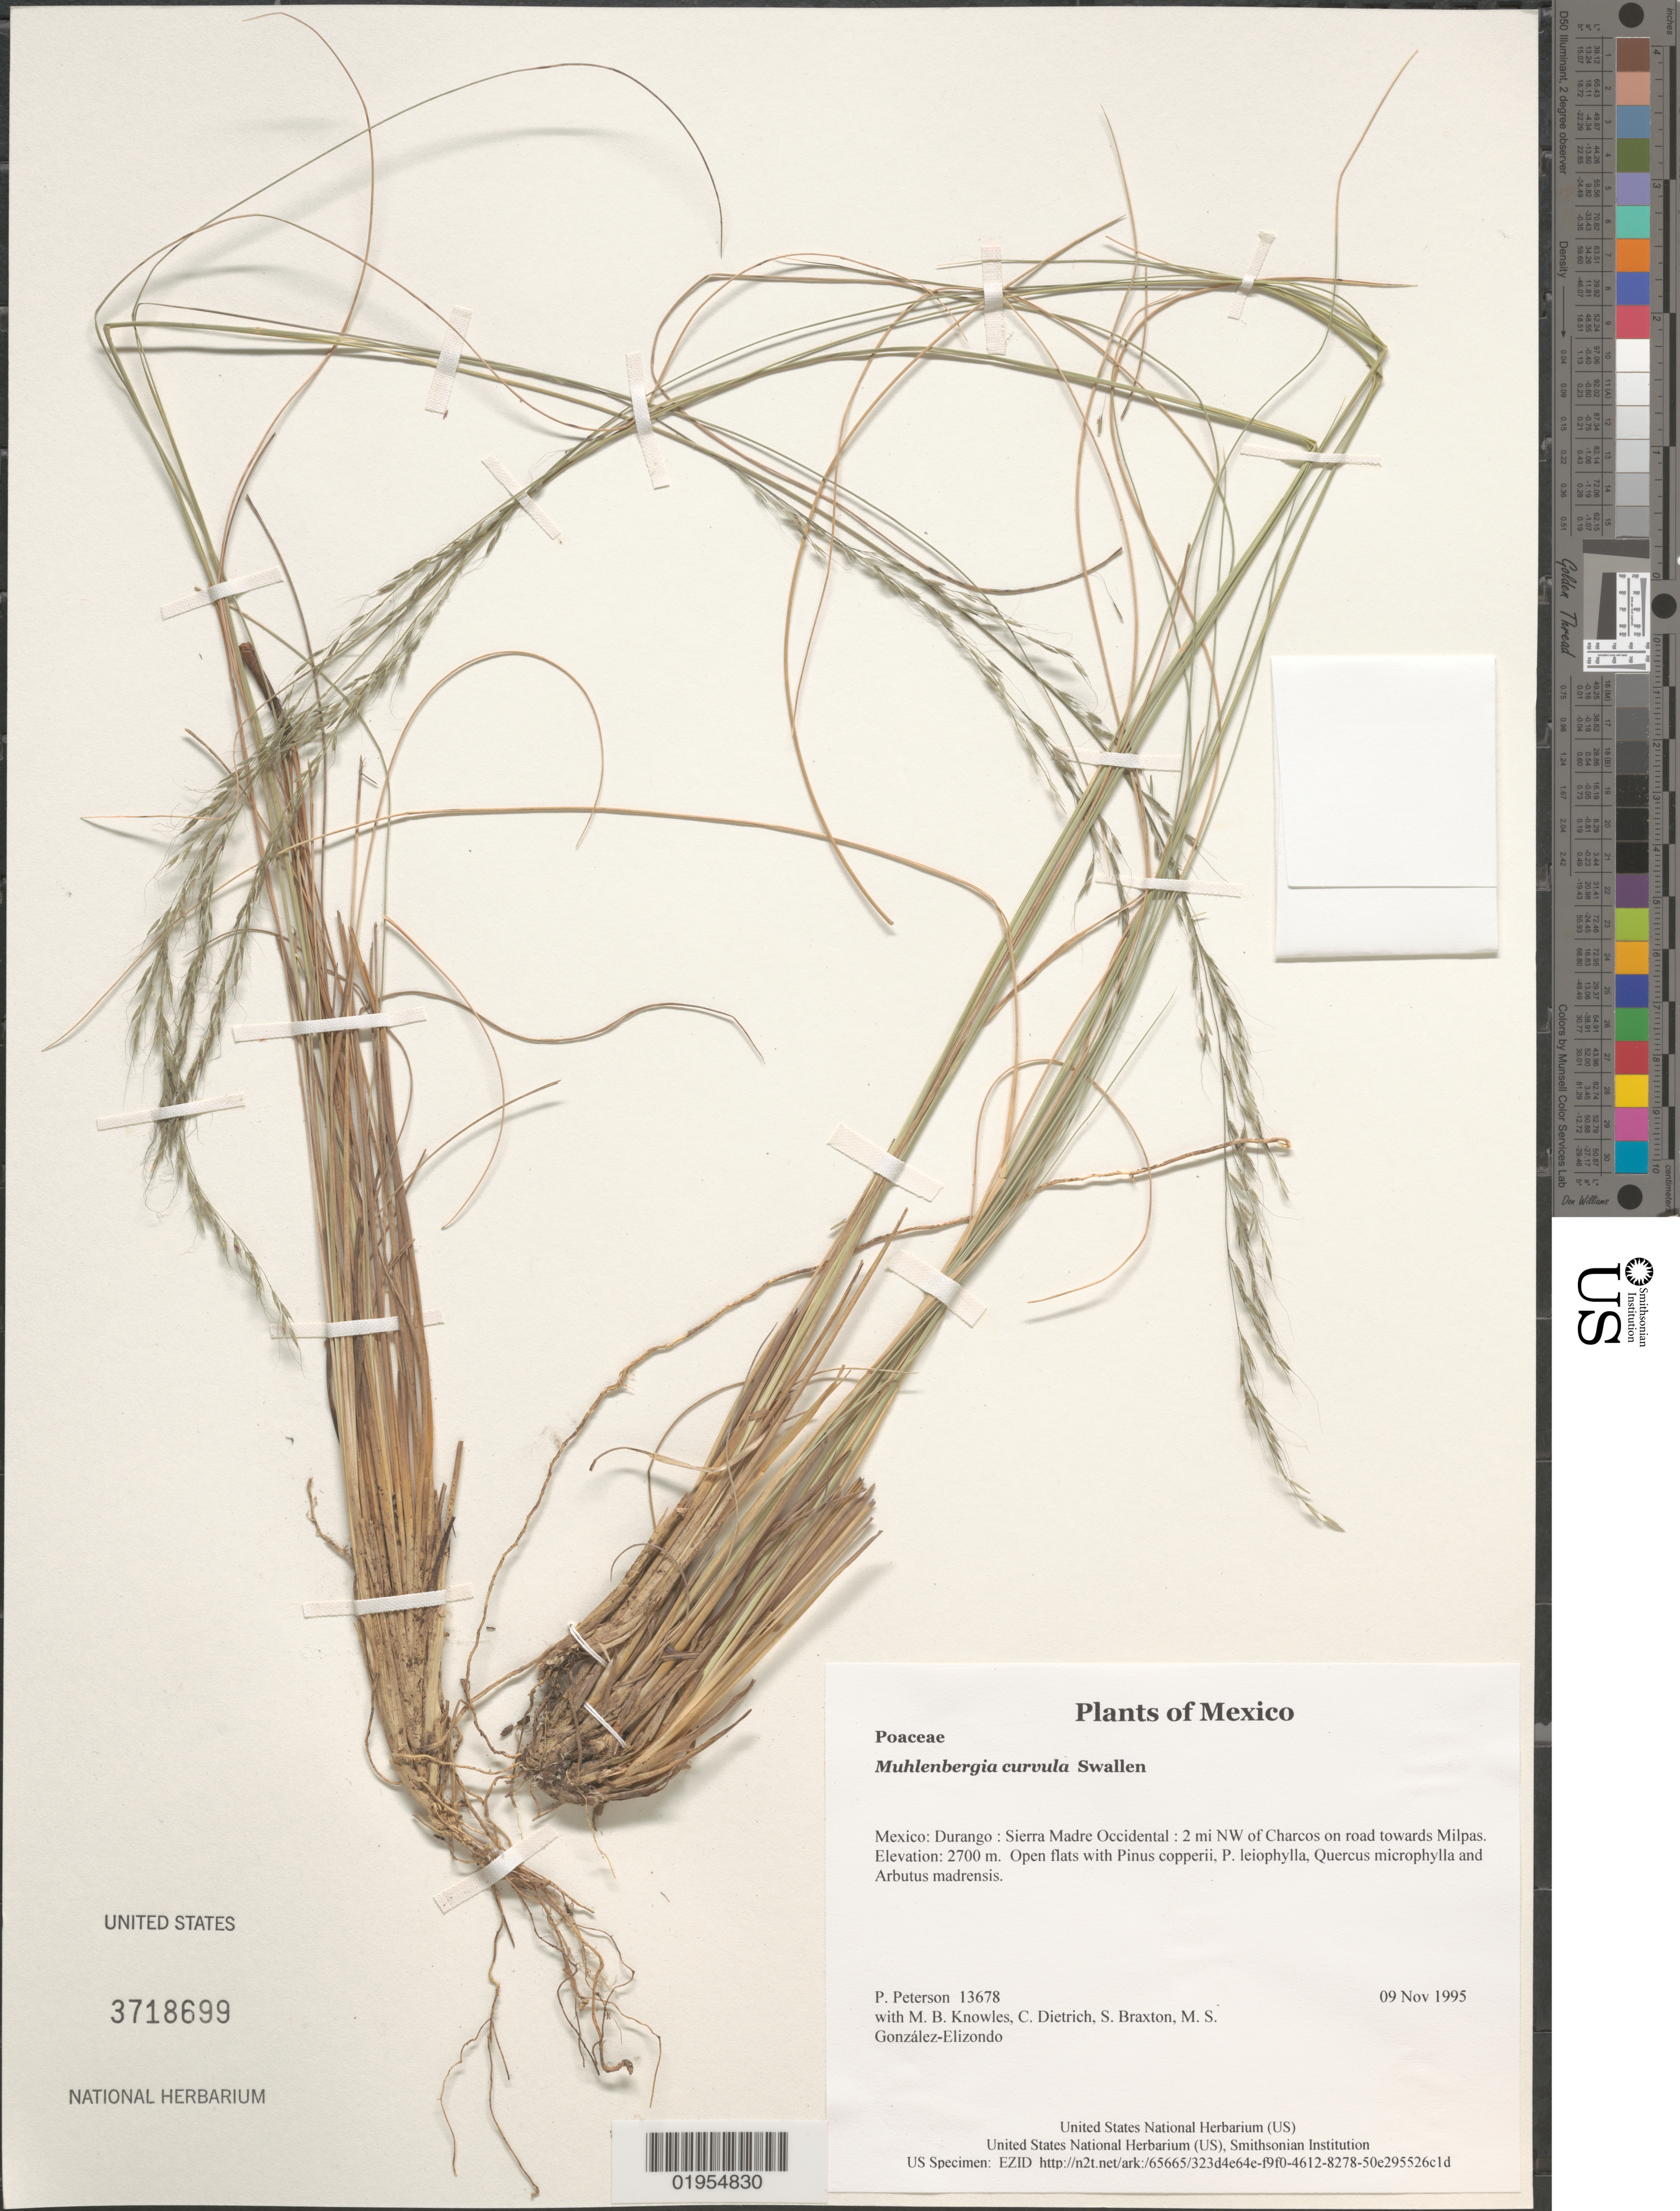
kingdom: Plantae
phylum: Tracheophyta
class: Liliopsida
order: Poales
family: Poaceae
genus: Muhlenbergia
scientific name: Muhlenbergia curvula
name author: Swallen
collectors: P. M. Peterson, M. B. Knowles, C. Dietrich, S. Braxton & M. S. González-Elizondo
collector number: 13678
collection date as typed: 09 Nov 1995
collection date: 1995-11-09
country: Mexico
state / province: Durango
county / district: Sierra Madre Occidental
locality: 2 mi NW of Charcos on road towards Milpas.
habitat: Open flats with Pinus copperii, P. leiophylla, Quercus microphylla and Arbutus madrensis.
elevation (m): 2700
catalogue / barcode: US 3718699